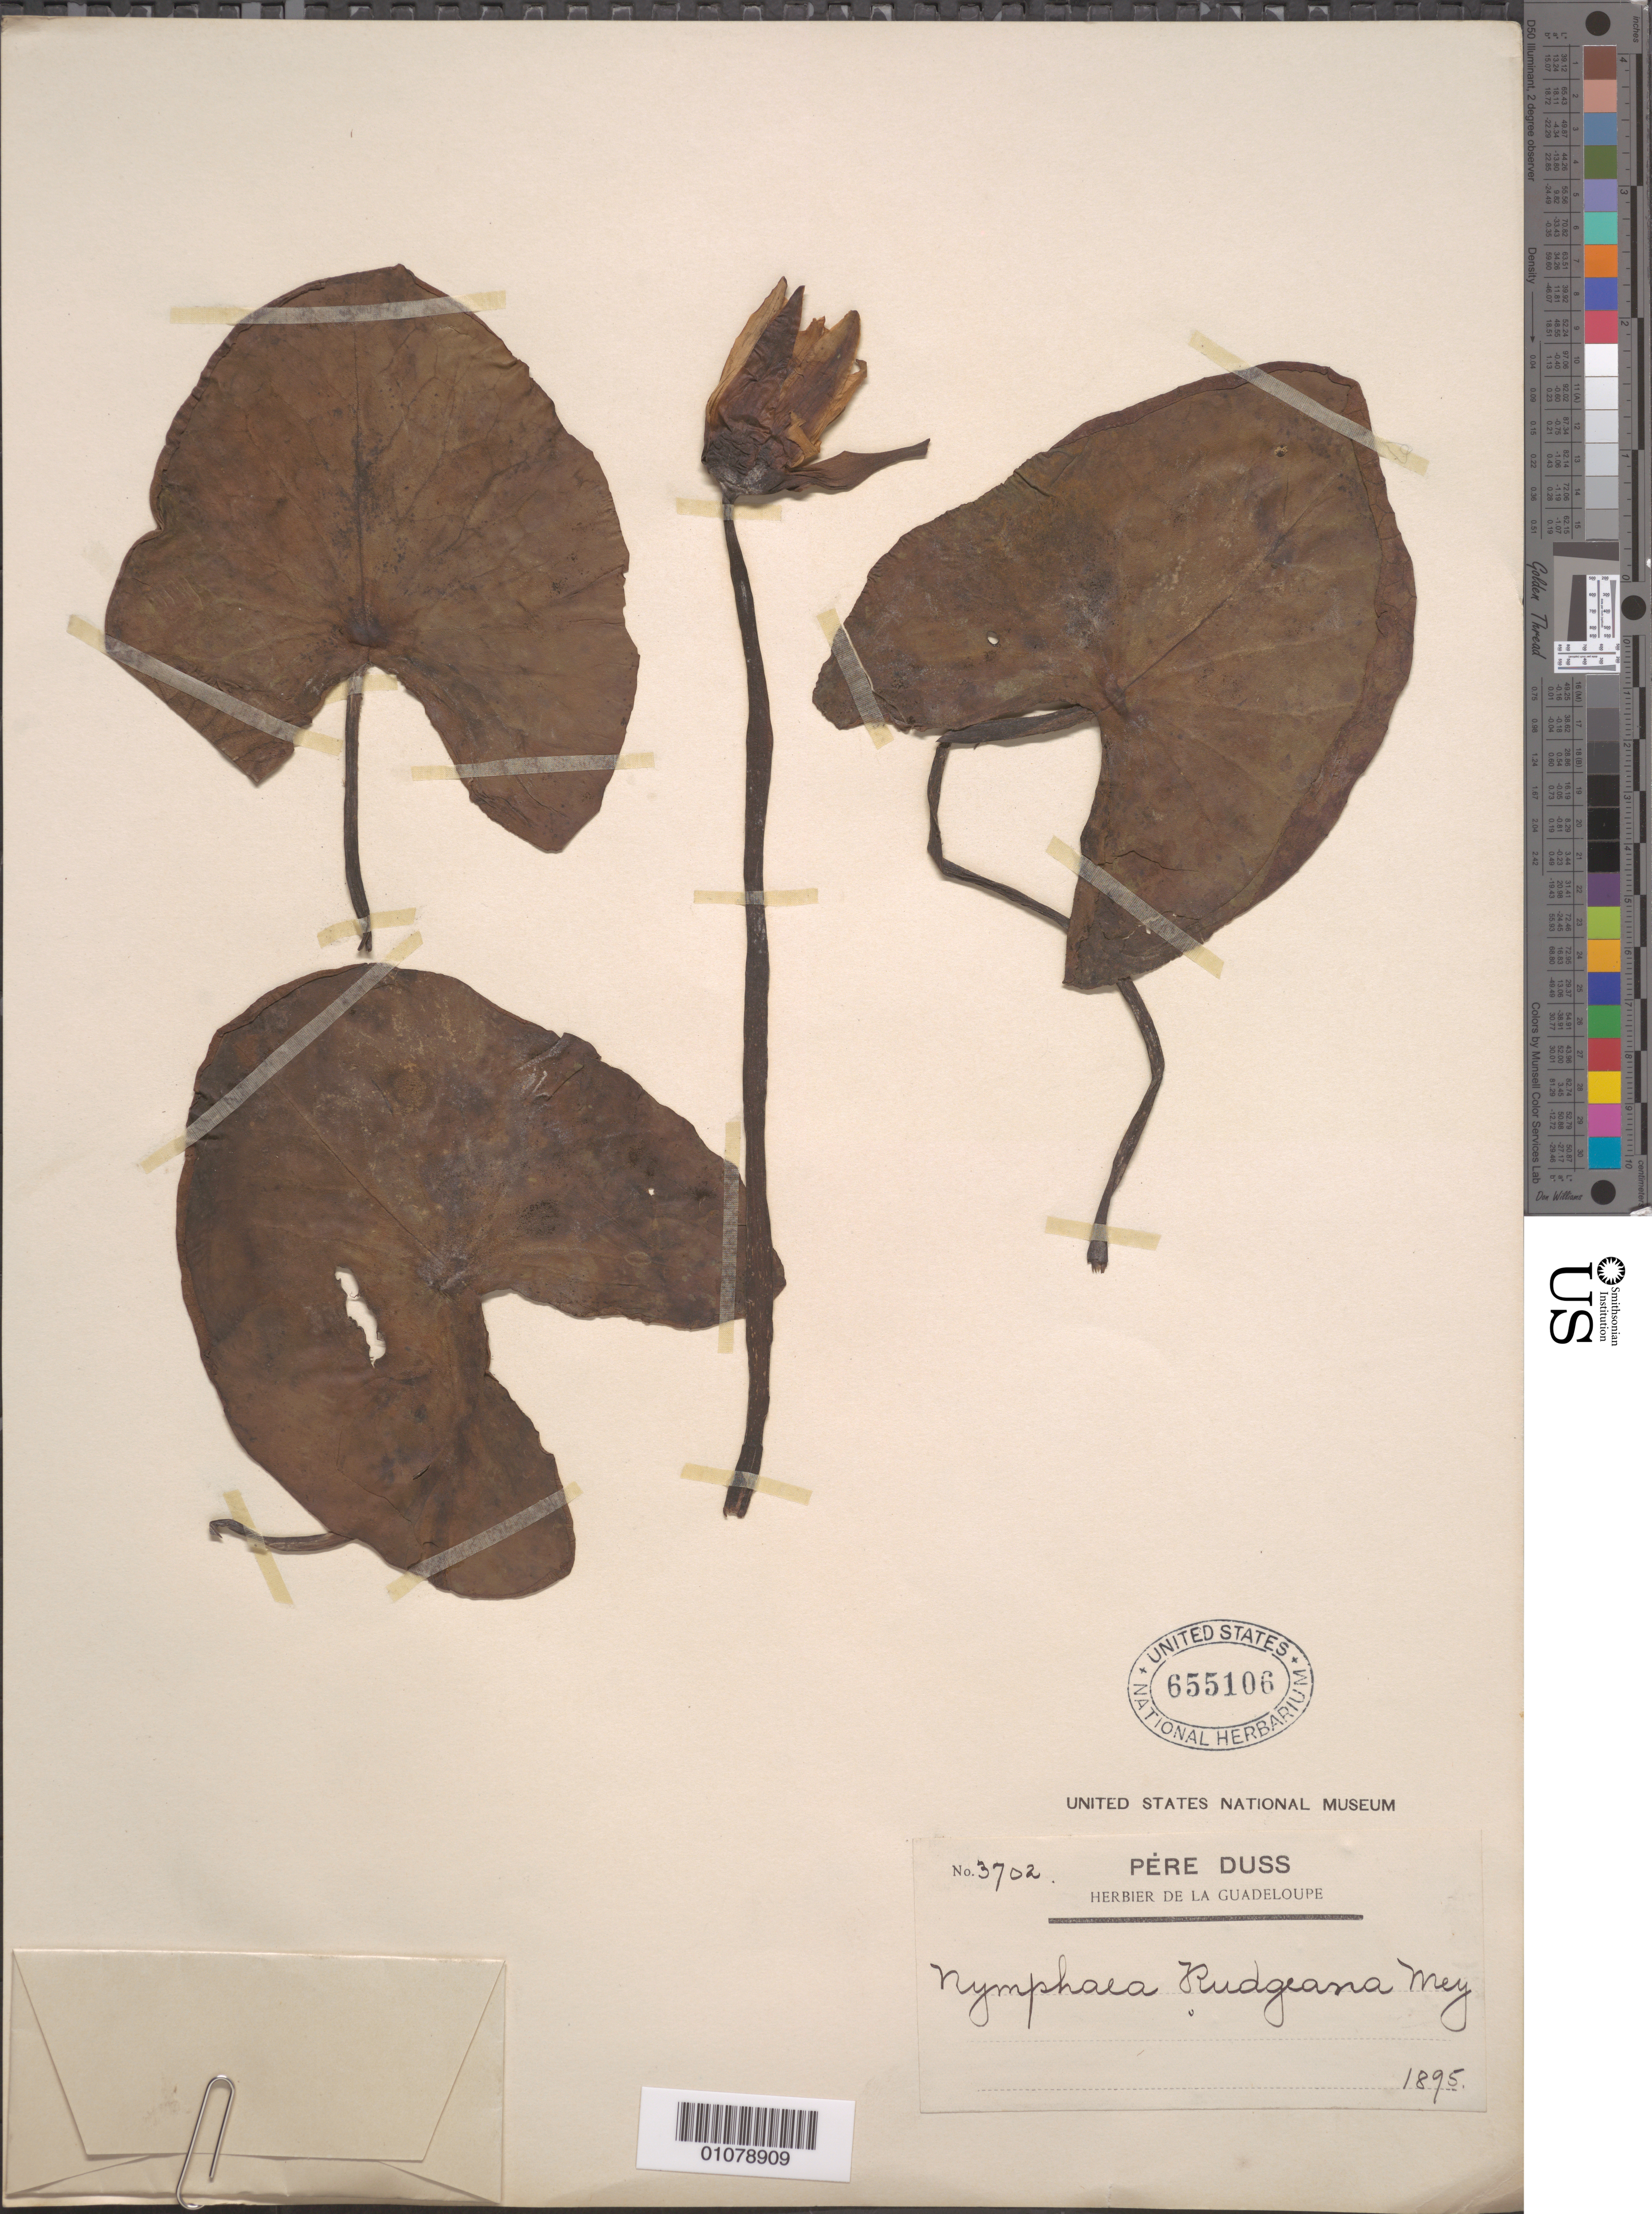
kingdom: Plantae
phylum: Tracheophyta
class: Magnoliopsida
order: Nymphaeales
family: Nymphaeaceae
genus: Nymphaea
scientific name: Nymphaea rudgeana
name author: G. Mey.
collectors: Père Duss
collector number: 3702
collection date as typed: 1895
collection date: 1895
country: Guadeloupe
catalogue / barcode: US 655106